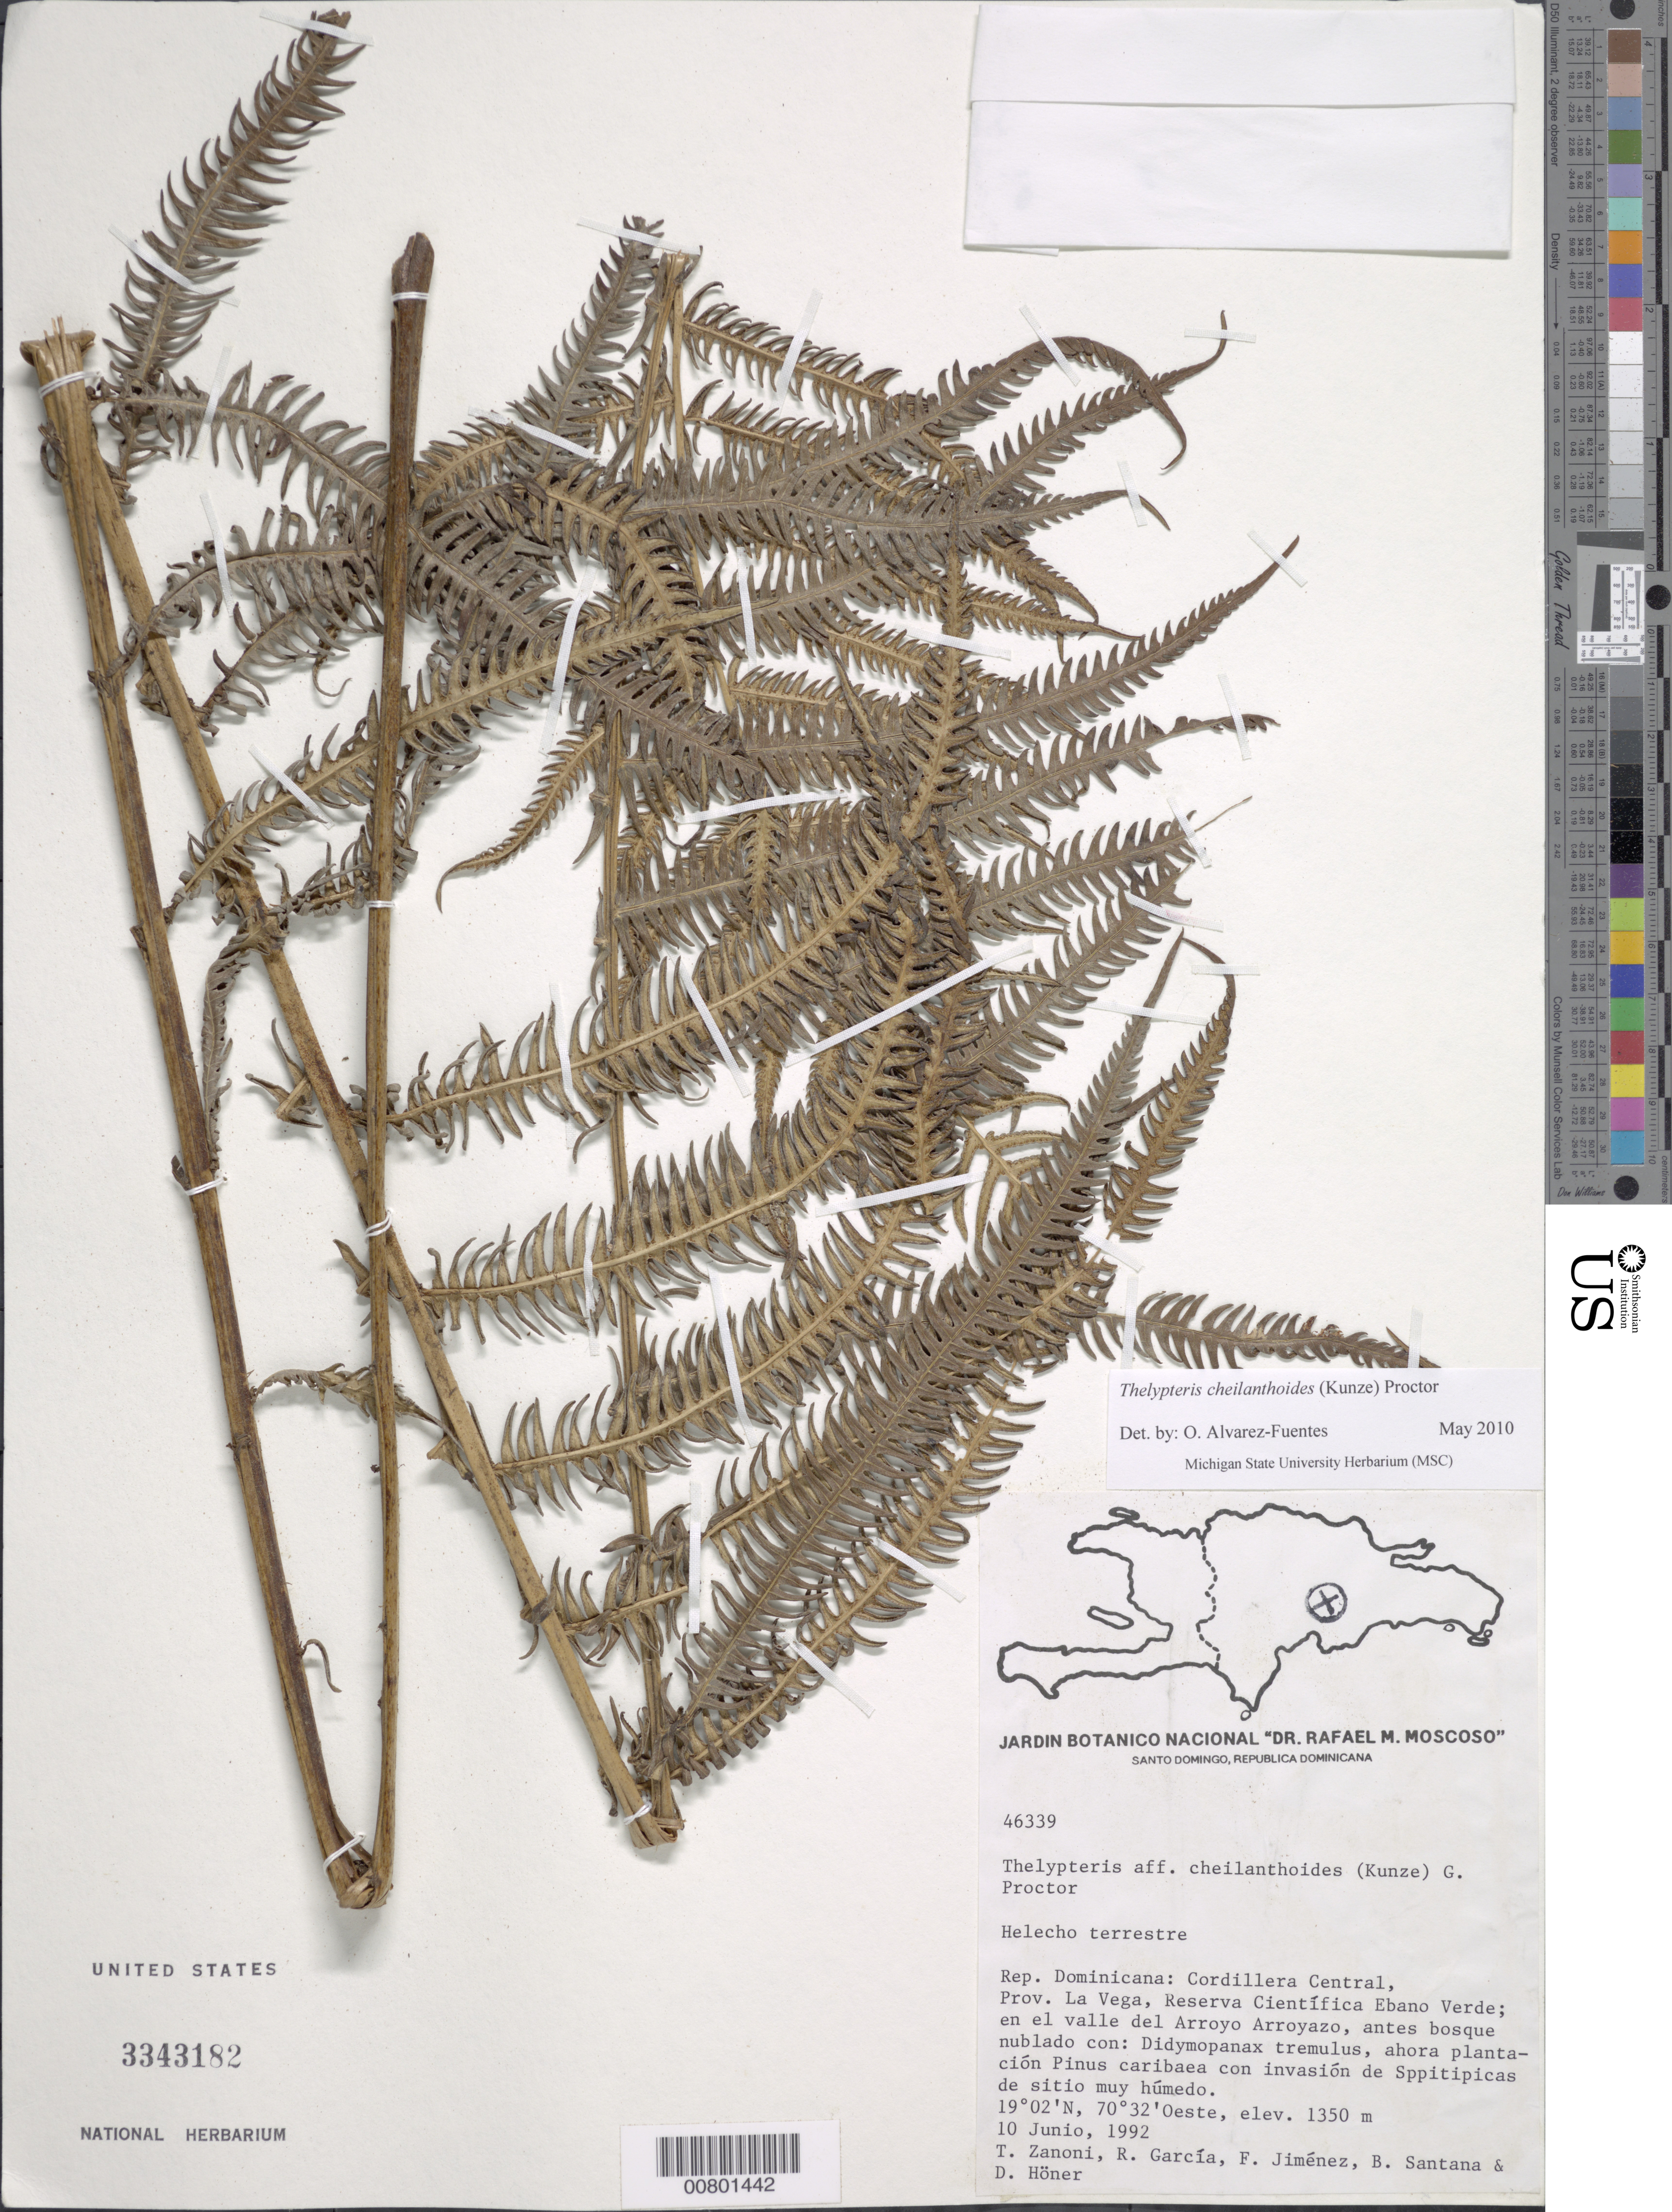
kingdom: Plantae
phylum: Tracheophyta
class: Polypodiopsida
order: Polypodiales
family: Thelypteridaceae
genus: Amauropelta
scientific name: Amauropelta cheilanthoides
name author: (Kunze) Á. Löve & D. Löve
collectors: T. A. Zanoni, R. G. García, F. Jiménez, B. Santana & D. Höner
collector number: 46339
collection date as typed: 10 Jun 1992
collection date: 1992-06-10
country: Dominican Republic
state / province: La Vega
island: Hispaniola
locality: Cordillera Central, Reserva Científica Ebano Verde, en el valle del Arroyo Arroyazo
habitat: Bosque nublado con Didymopanax tremulus, ahora plantacion Pinus caribaea con invasionde Supitipcas de sitio muy humeso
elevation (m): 1350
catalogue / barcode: US 3343182